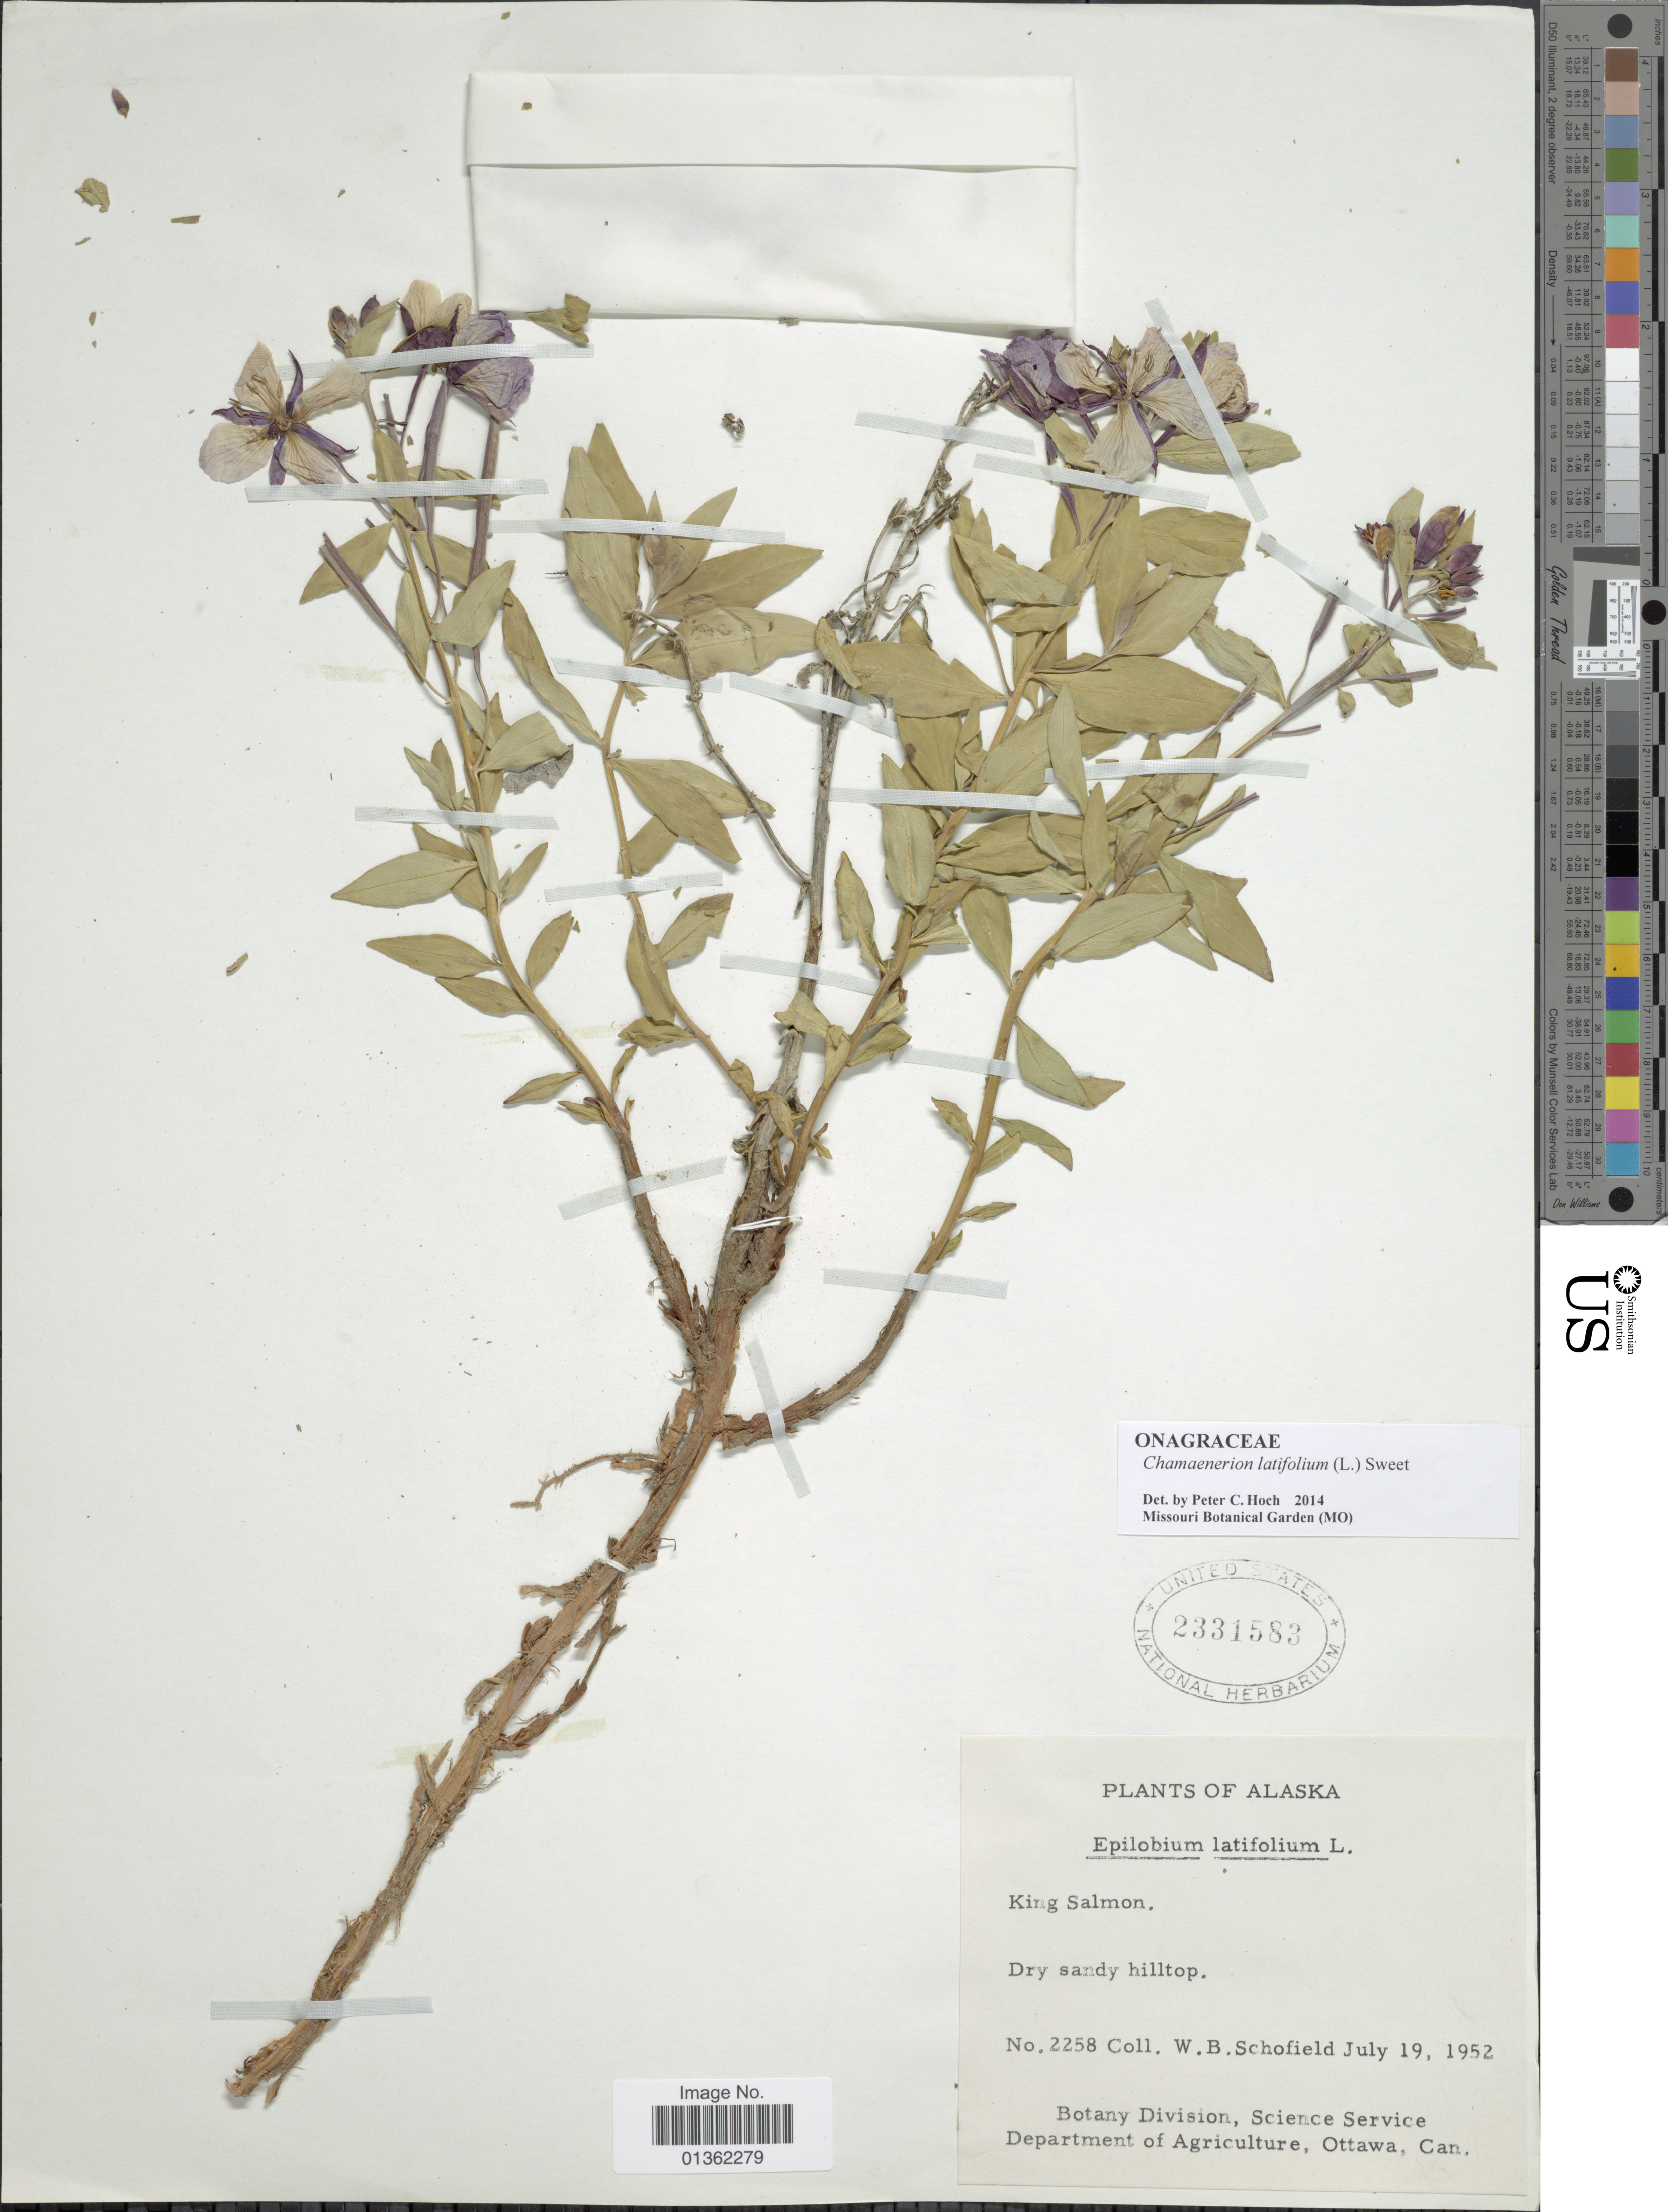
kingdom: Plantae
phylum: Tracheophyta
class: Magnoliopsida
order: Myrtales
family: Onagraceae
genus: Chamaenerion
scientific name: Chamaenerion latifolium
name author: (L.) Th. Fr. & Lange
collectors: W. Schofield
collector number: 2258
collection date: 1952-07-19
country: United States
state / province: Alaska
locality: King Salmon.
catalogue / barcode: US 2331583